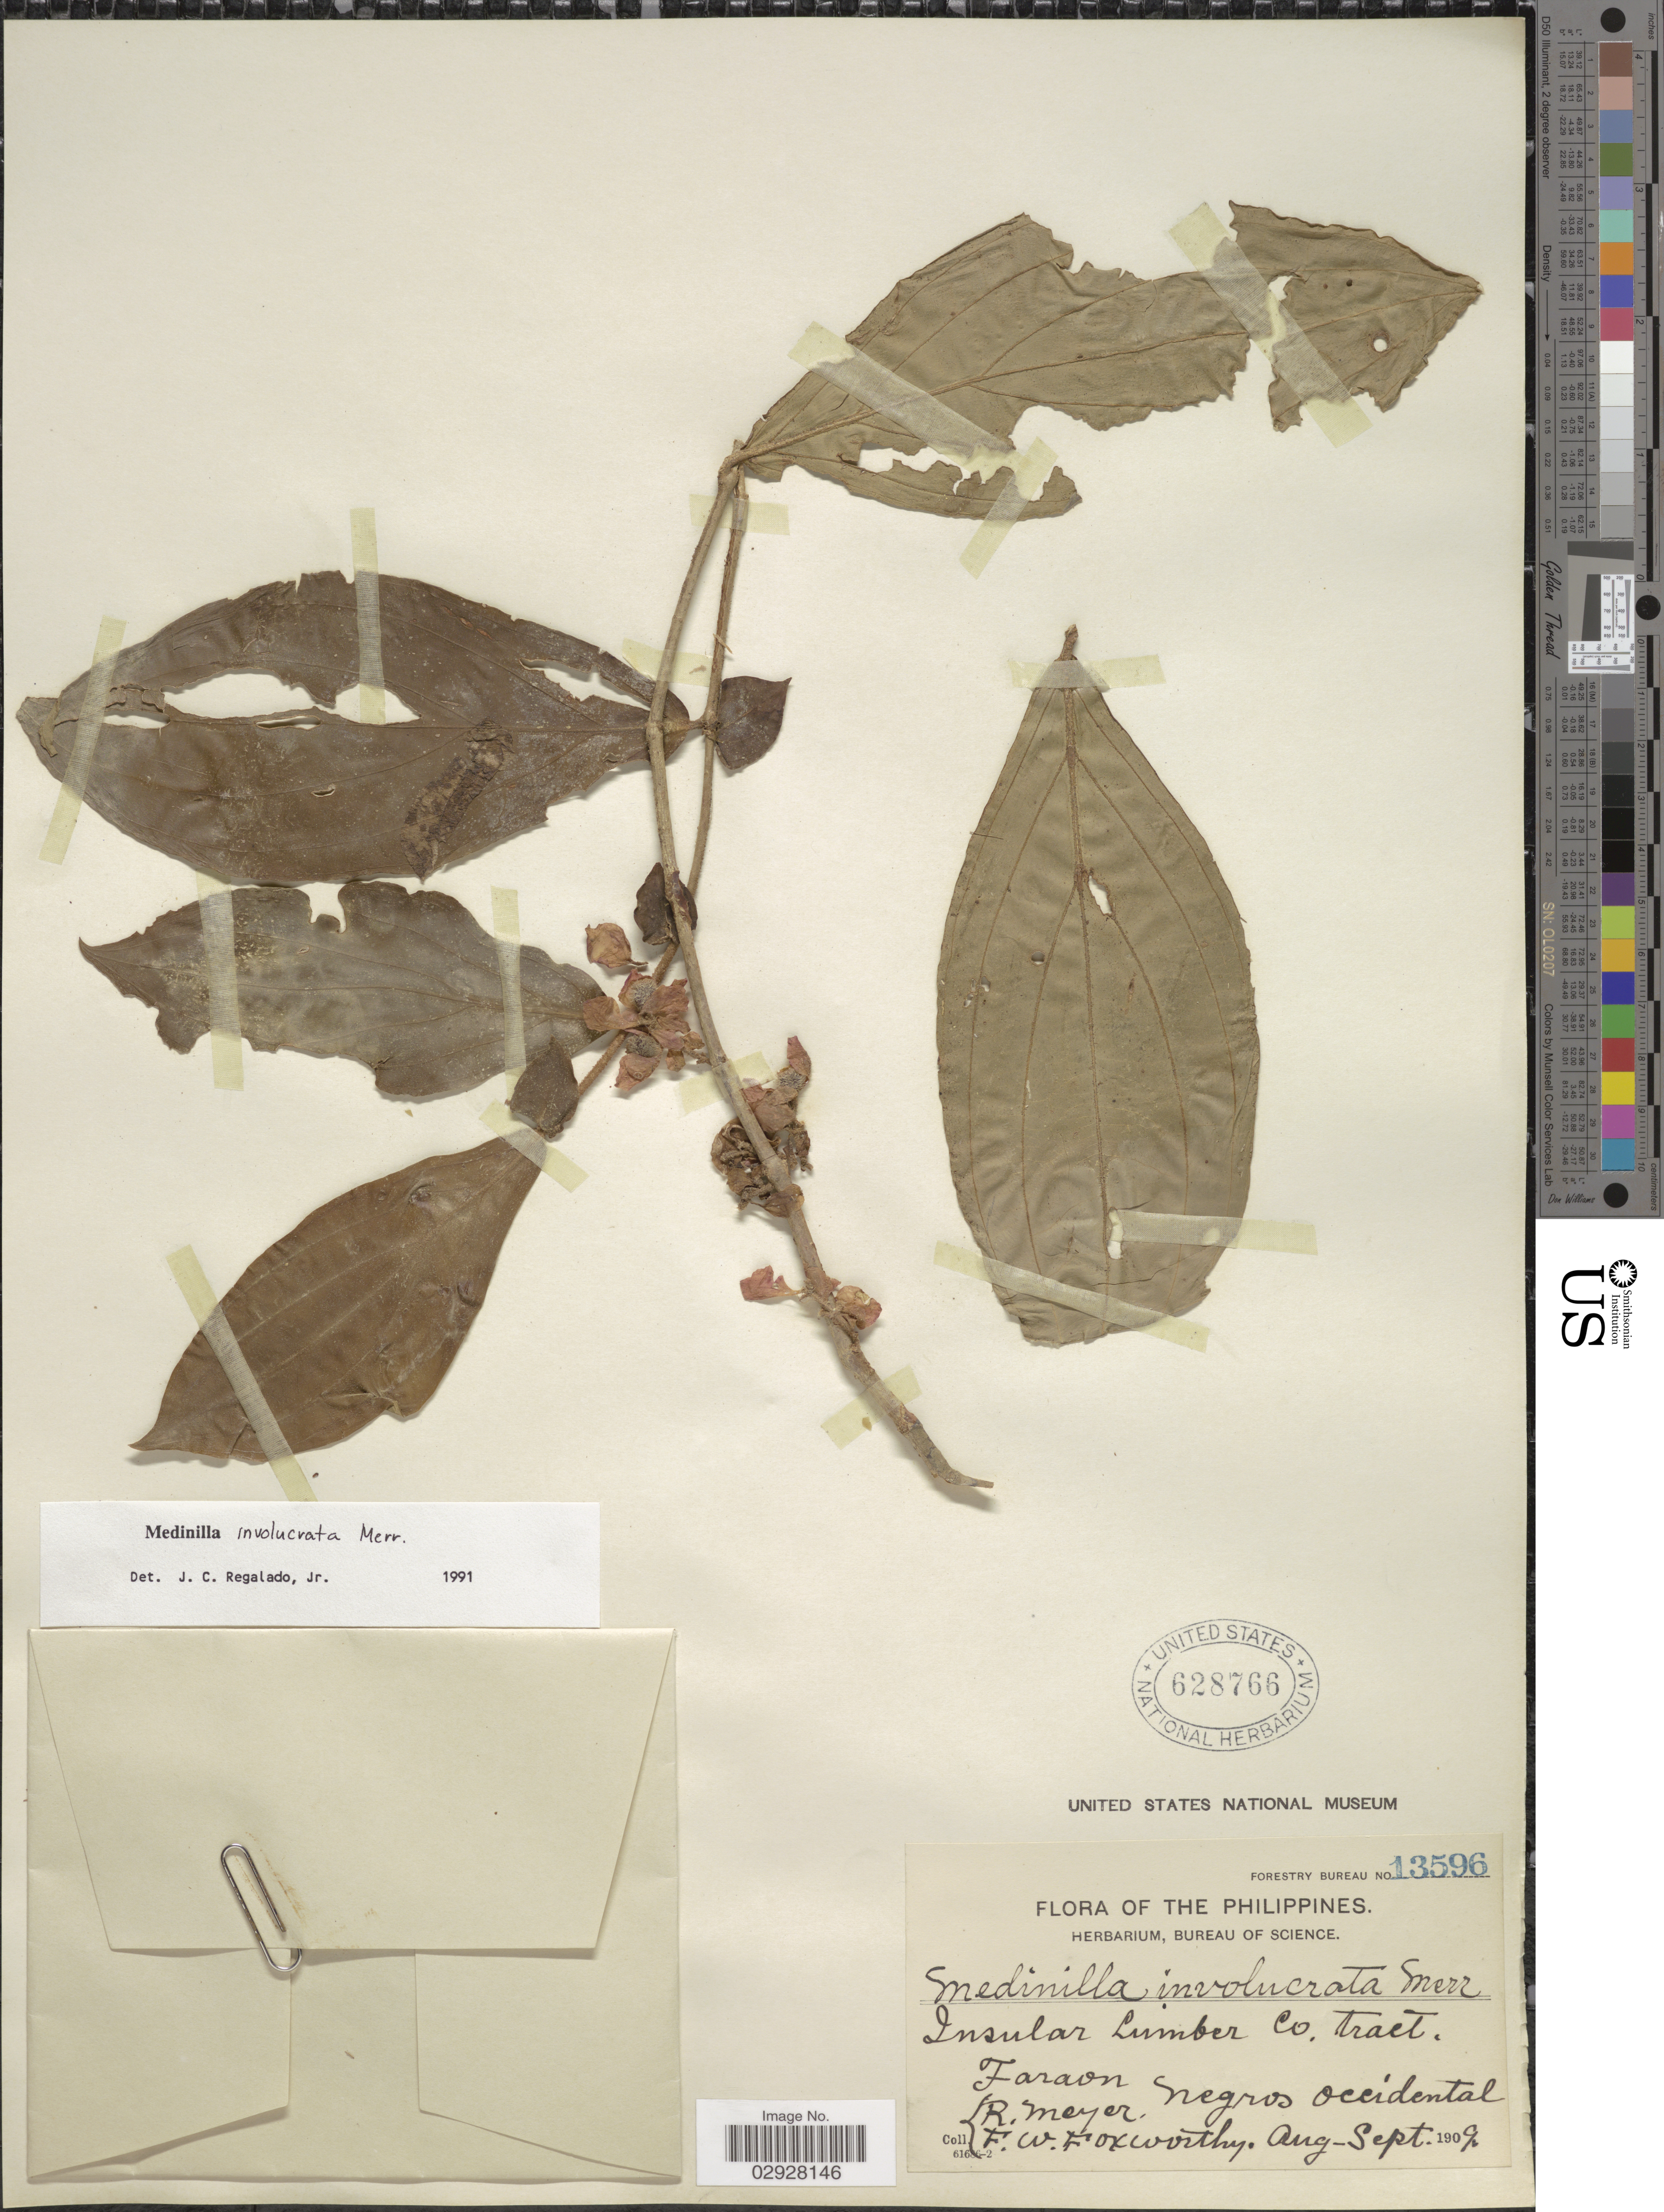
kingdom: Plantae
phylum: Tracheophyta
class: Magnoliopsida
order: Myrtales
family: Melastomataceae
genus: Medinilla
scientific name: Medinilla involucrata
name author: Merr.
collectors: R. Meyer & F. W. Foxworthy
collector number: Forestry Bureau 13596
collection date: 1909-08/1909-09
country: Philippines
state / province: Western Visayas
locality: Insular Limber Co. Tract, Faraon, Negros Occidental.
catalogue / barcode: US 628766